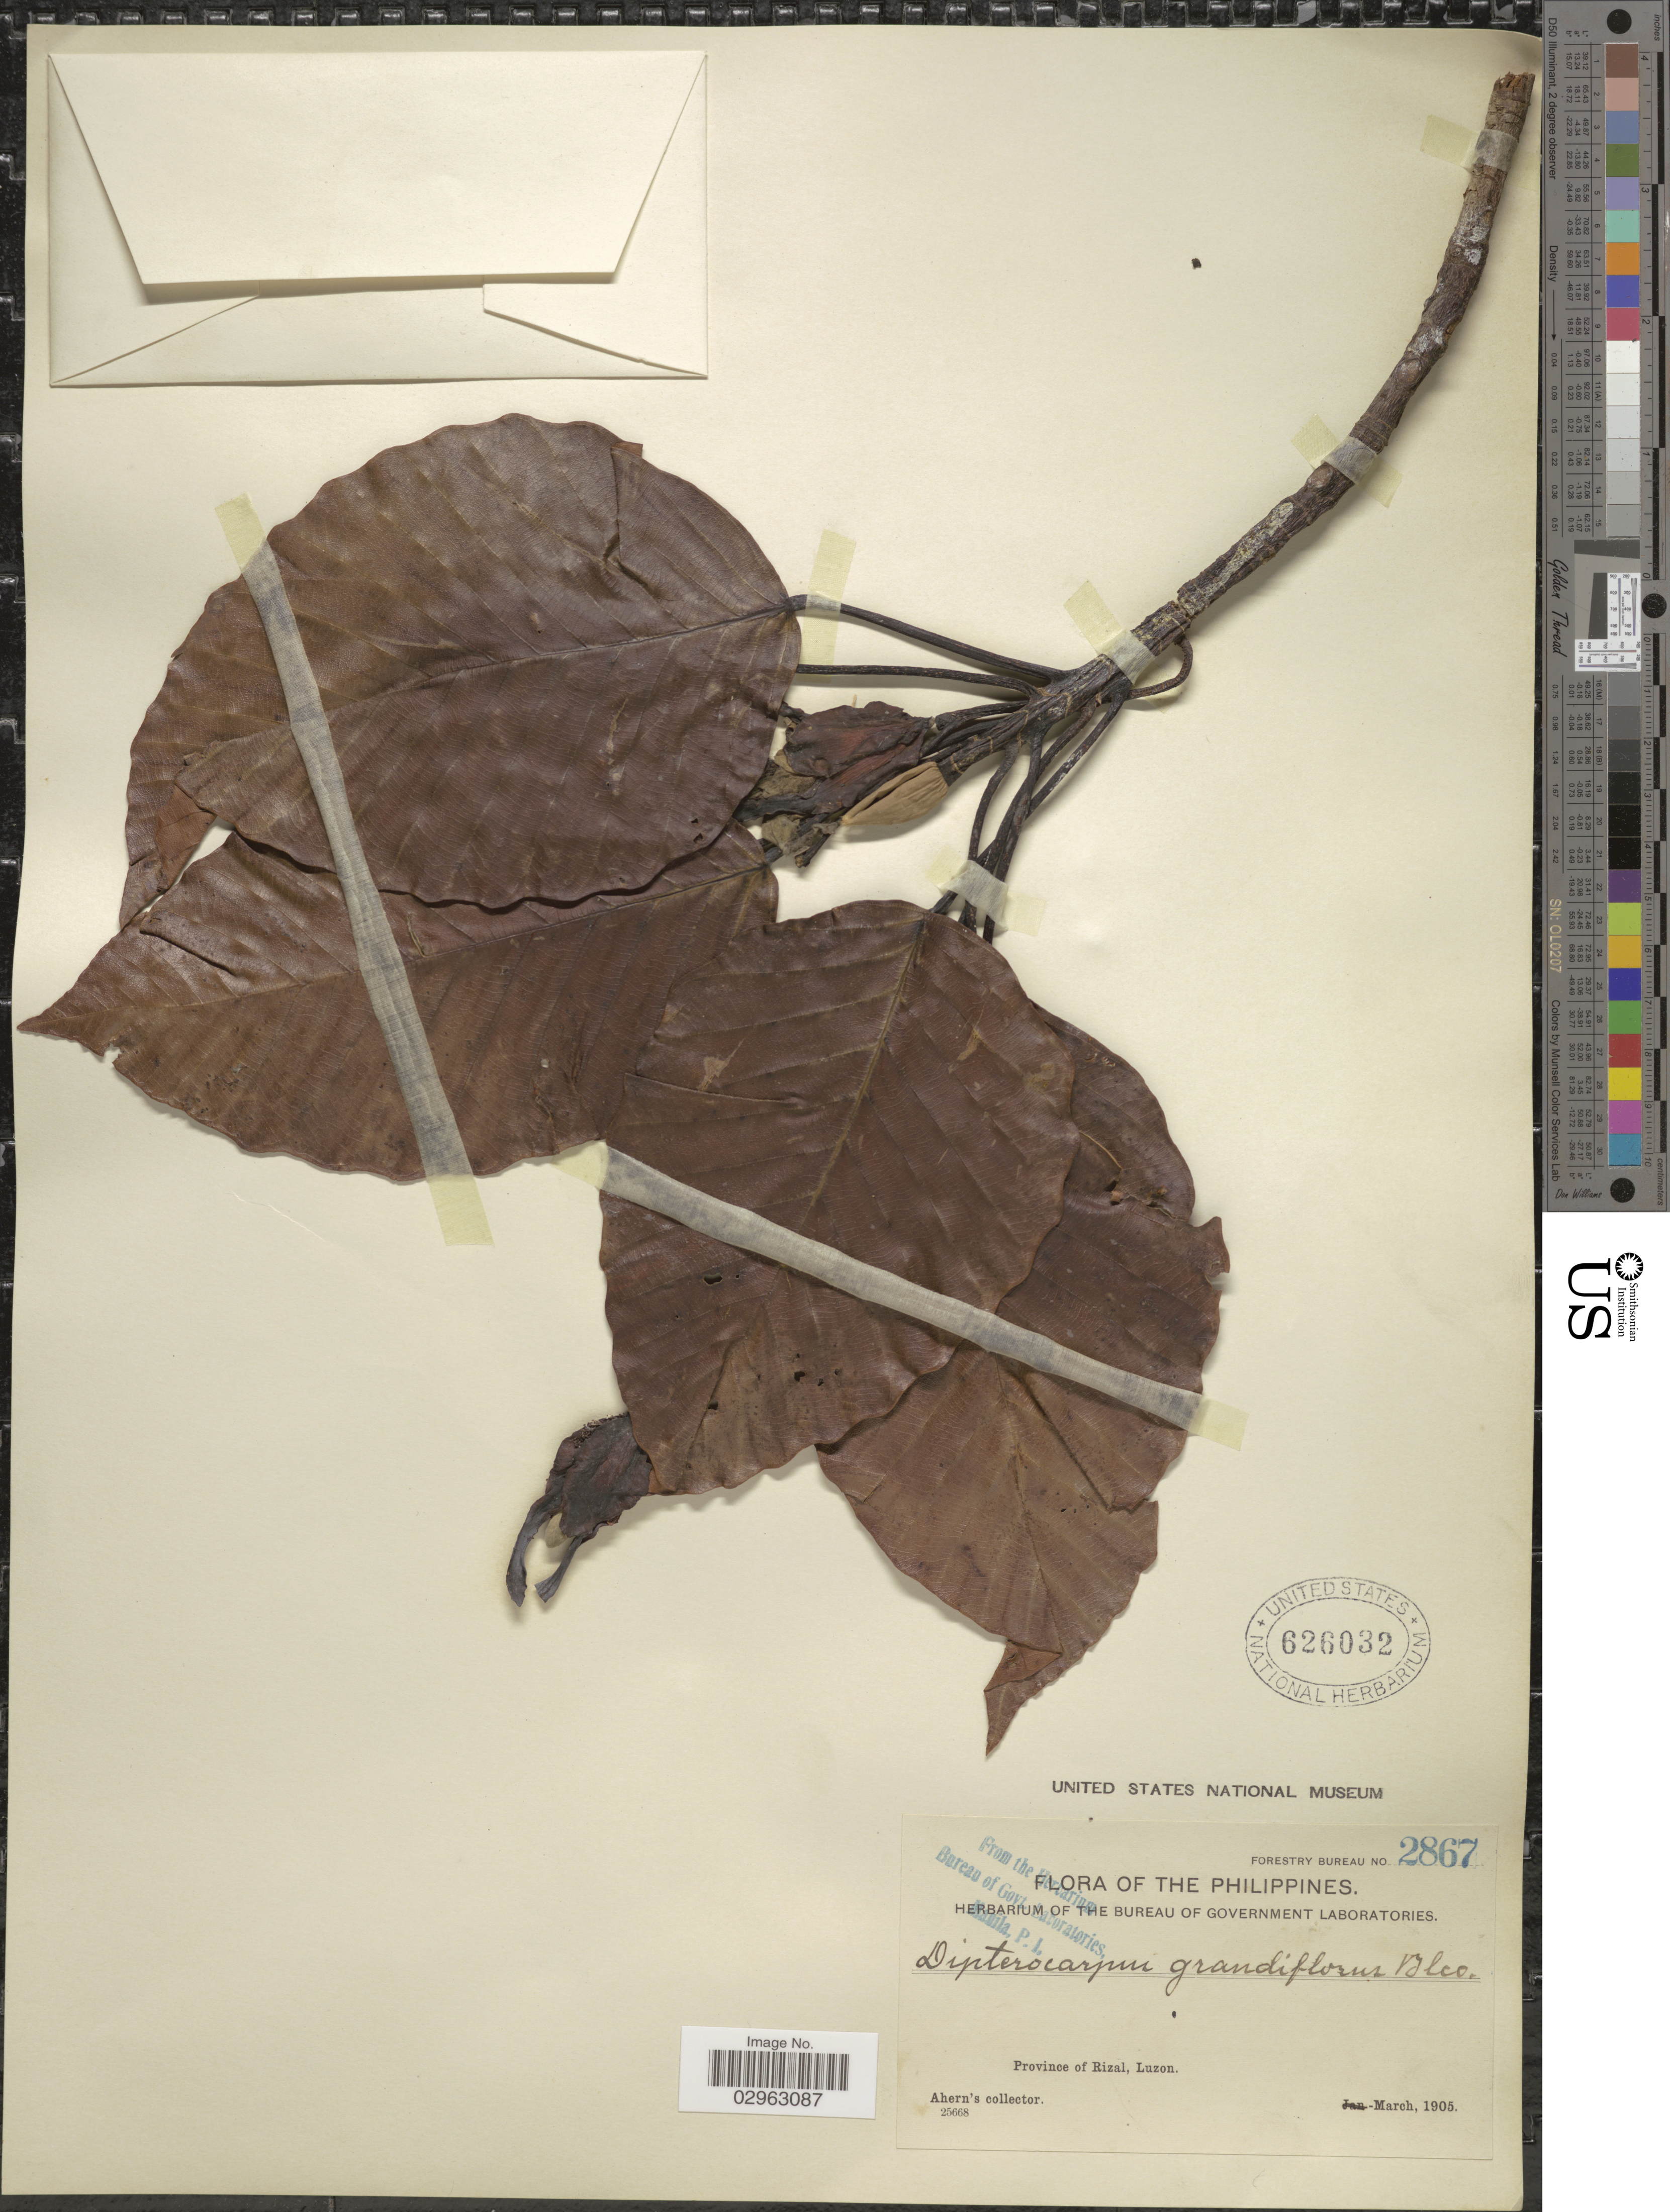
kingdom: Plantae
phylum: Tracheophyta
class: Magnoliopsida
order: Malvales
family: Dipterocarpaceae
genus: Dipterocarpus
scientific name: Dipterocarpus grandiflorus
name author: (Blanco) Blanco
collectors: Ahern's collector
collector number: Forestry Bureau 2867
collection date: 1905-03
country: Philippines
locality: Province of Rizal, Luzon.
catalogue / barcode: US 626032